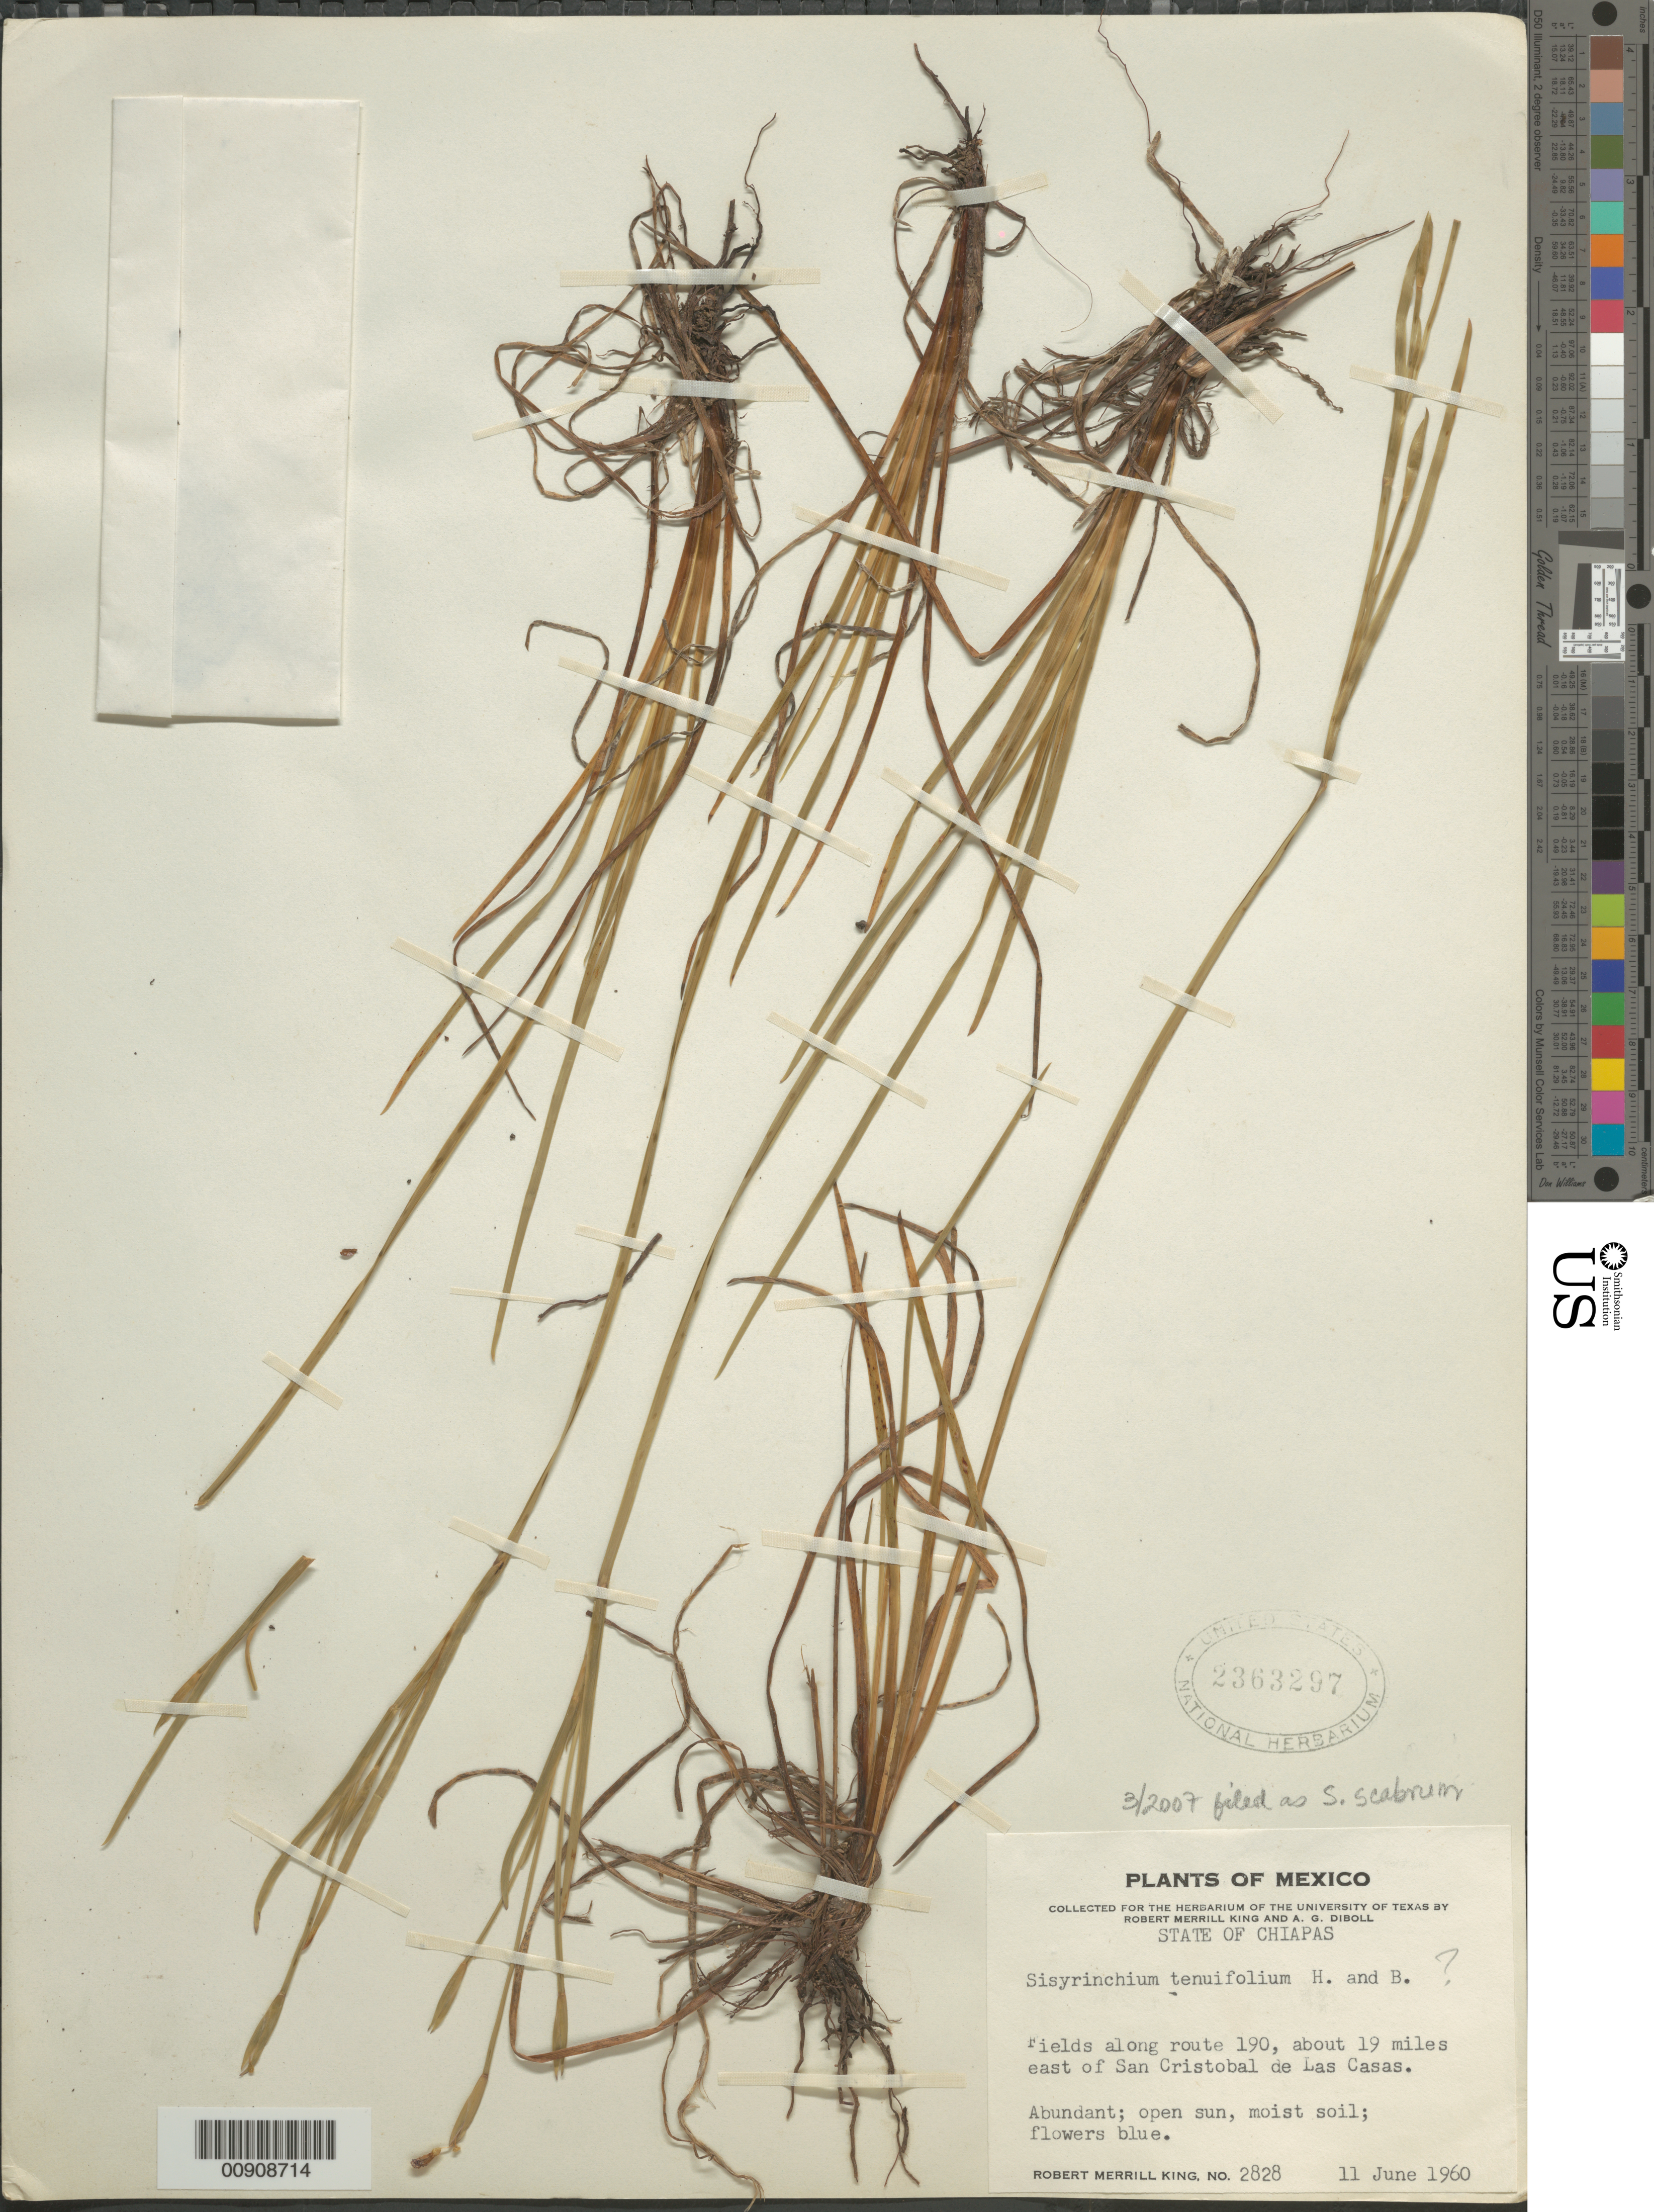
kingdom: Plantae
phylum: Tracheophyta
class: Liliopsida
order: Asparagales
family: Iridaceae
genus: Sisyrinchium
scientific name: Sisyrinchium scabrum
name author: Schltdl. & Cham.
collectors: R. M. King & A. Diboll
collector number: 2828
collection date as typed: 11 Jun 1960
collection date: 1960-06-11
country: Mexico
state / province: Chiapas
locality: Fields along route 190, about 19 miles east of San Cristóbal de las Casas, Chiapas.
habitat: Fields; open sun, moist soil.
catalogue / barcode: US 2363297